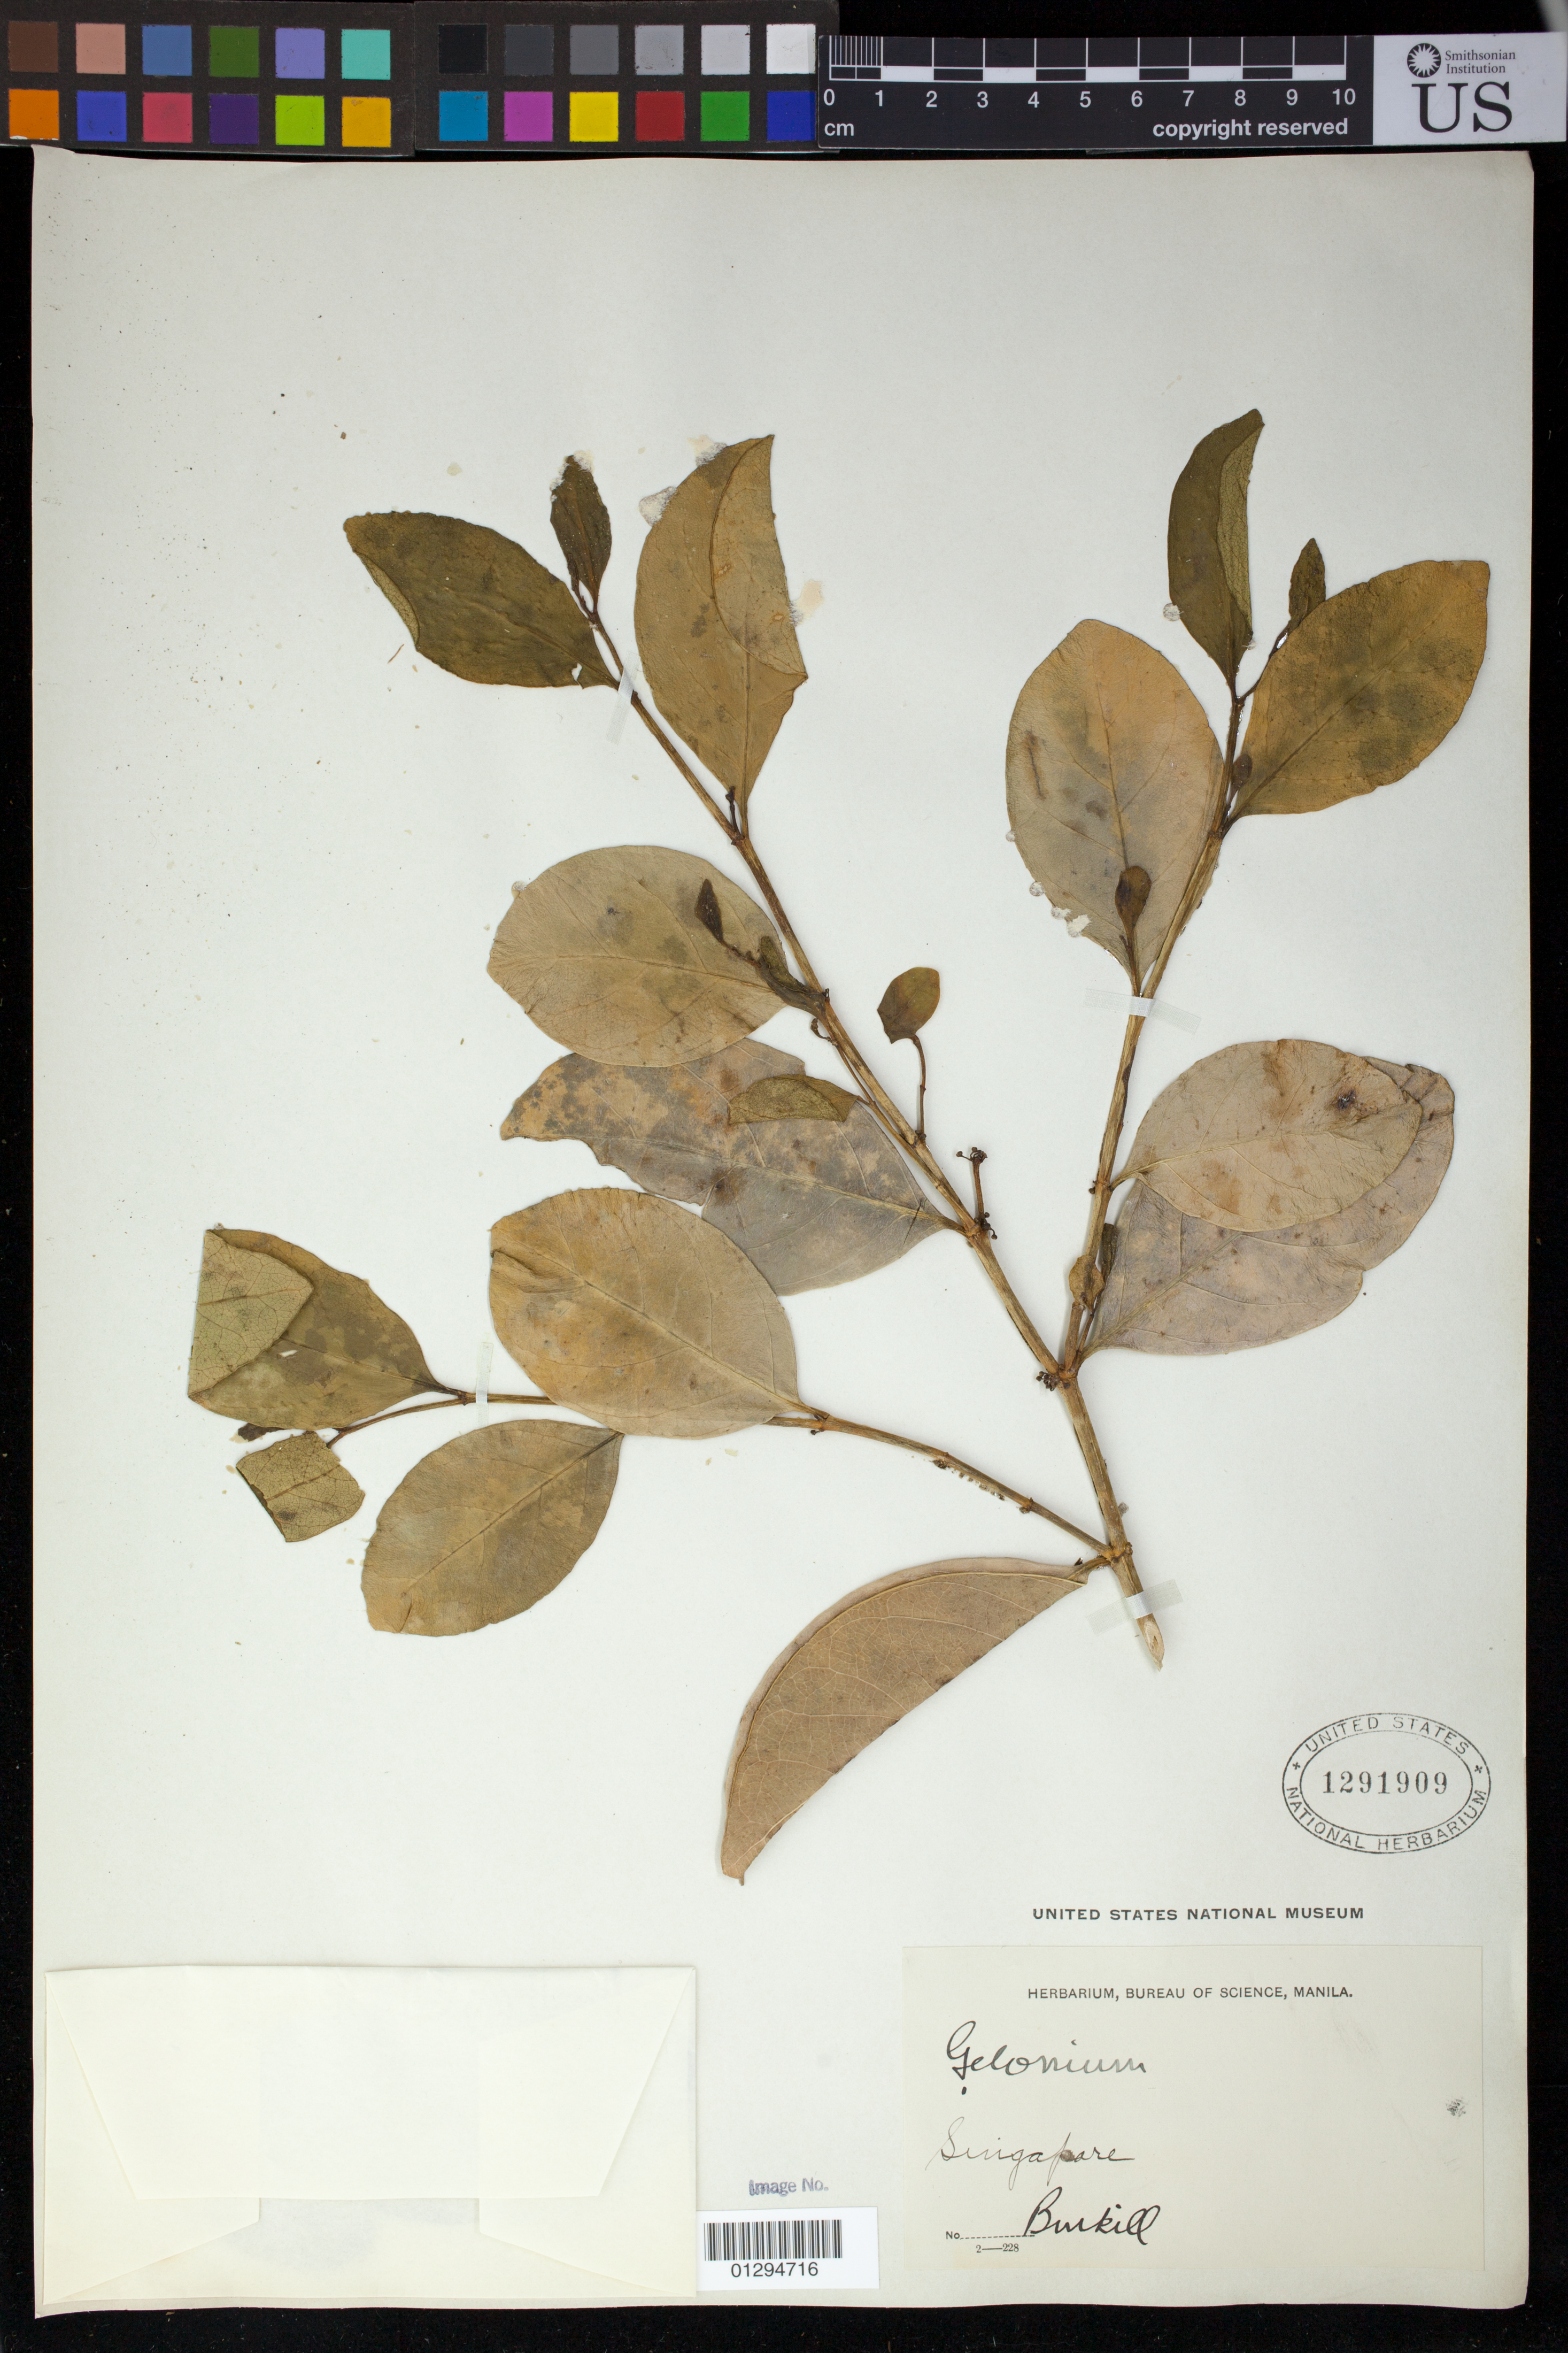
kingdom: Plantae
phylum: Tracheophyta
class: Magnoliopsida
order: Malpighiales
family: Euphorbiaceae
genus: Gelonium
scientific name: Gelonium sp.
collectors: I. H. Burkill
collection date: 1912/1924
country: Singapore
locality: Singapore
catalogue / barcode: US 1291909